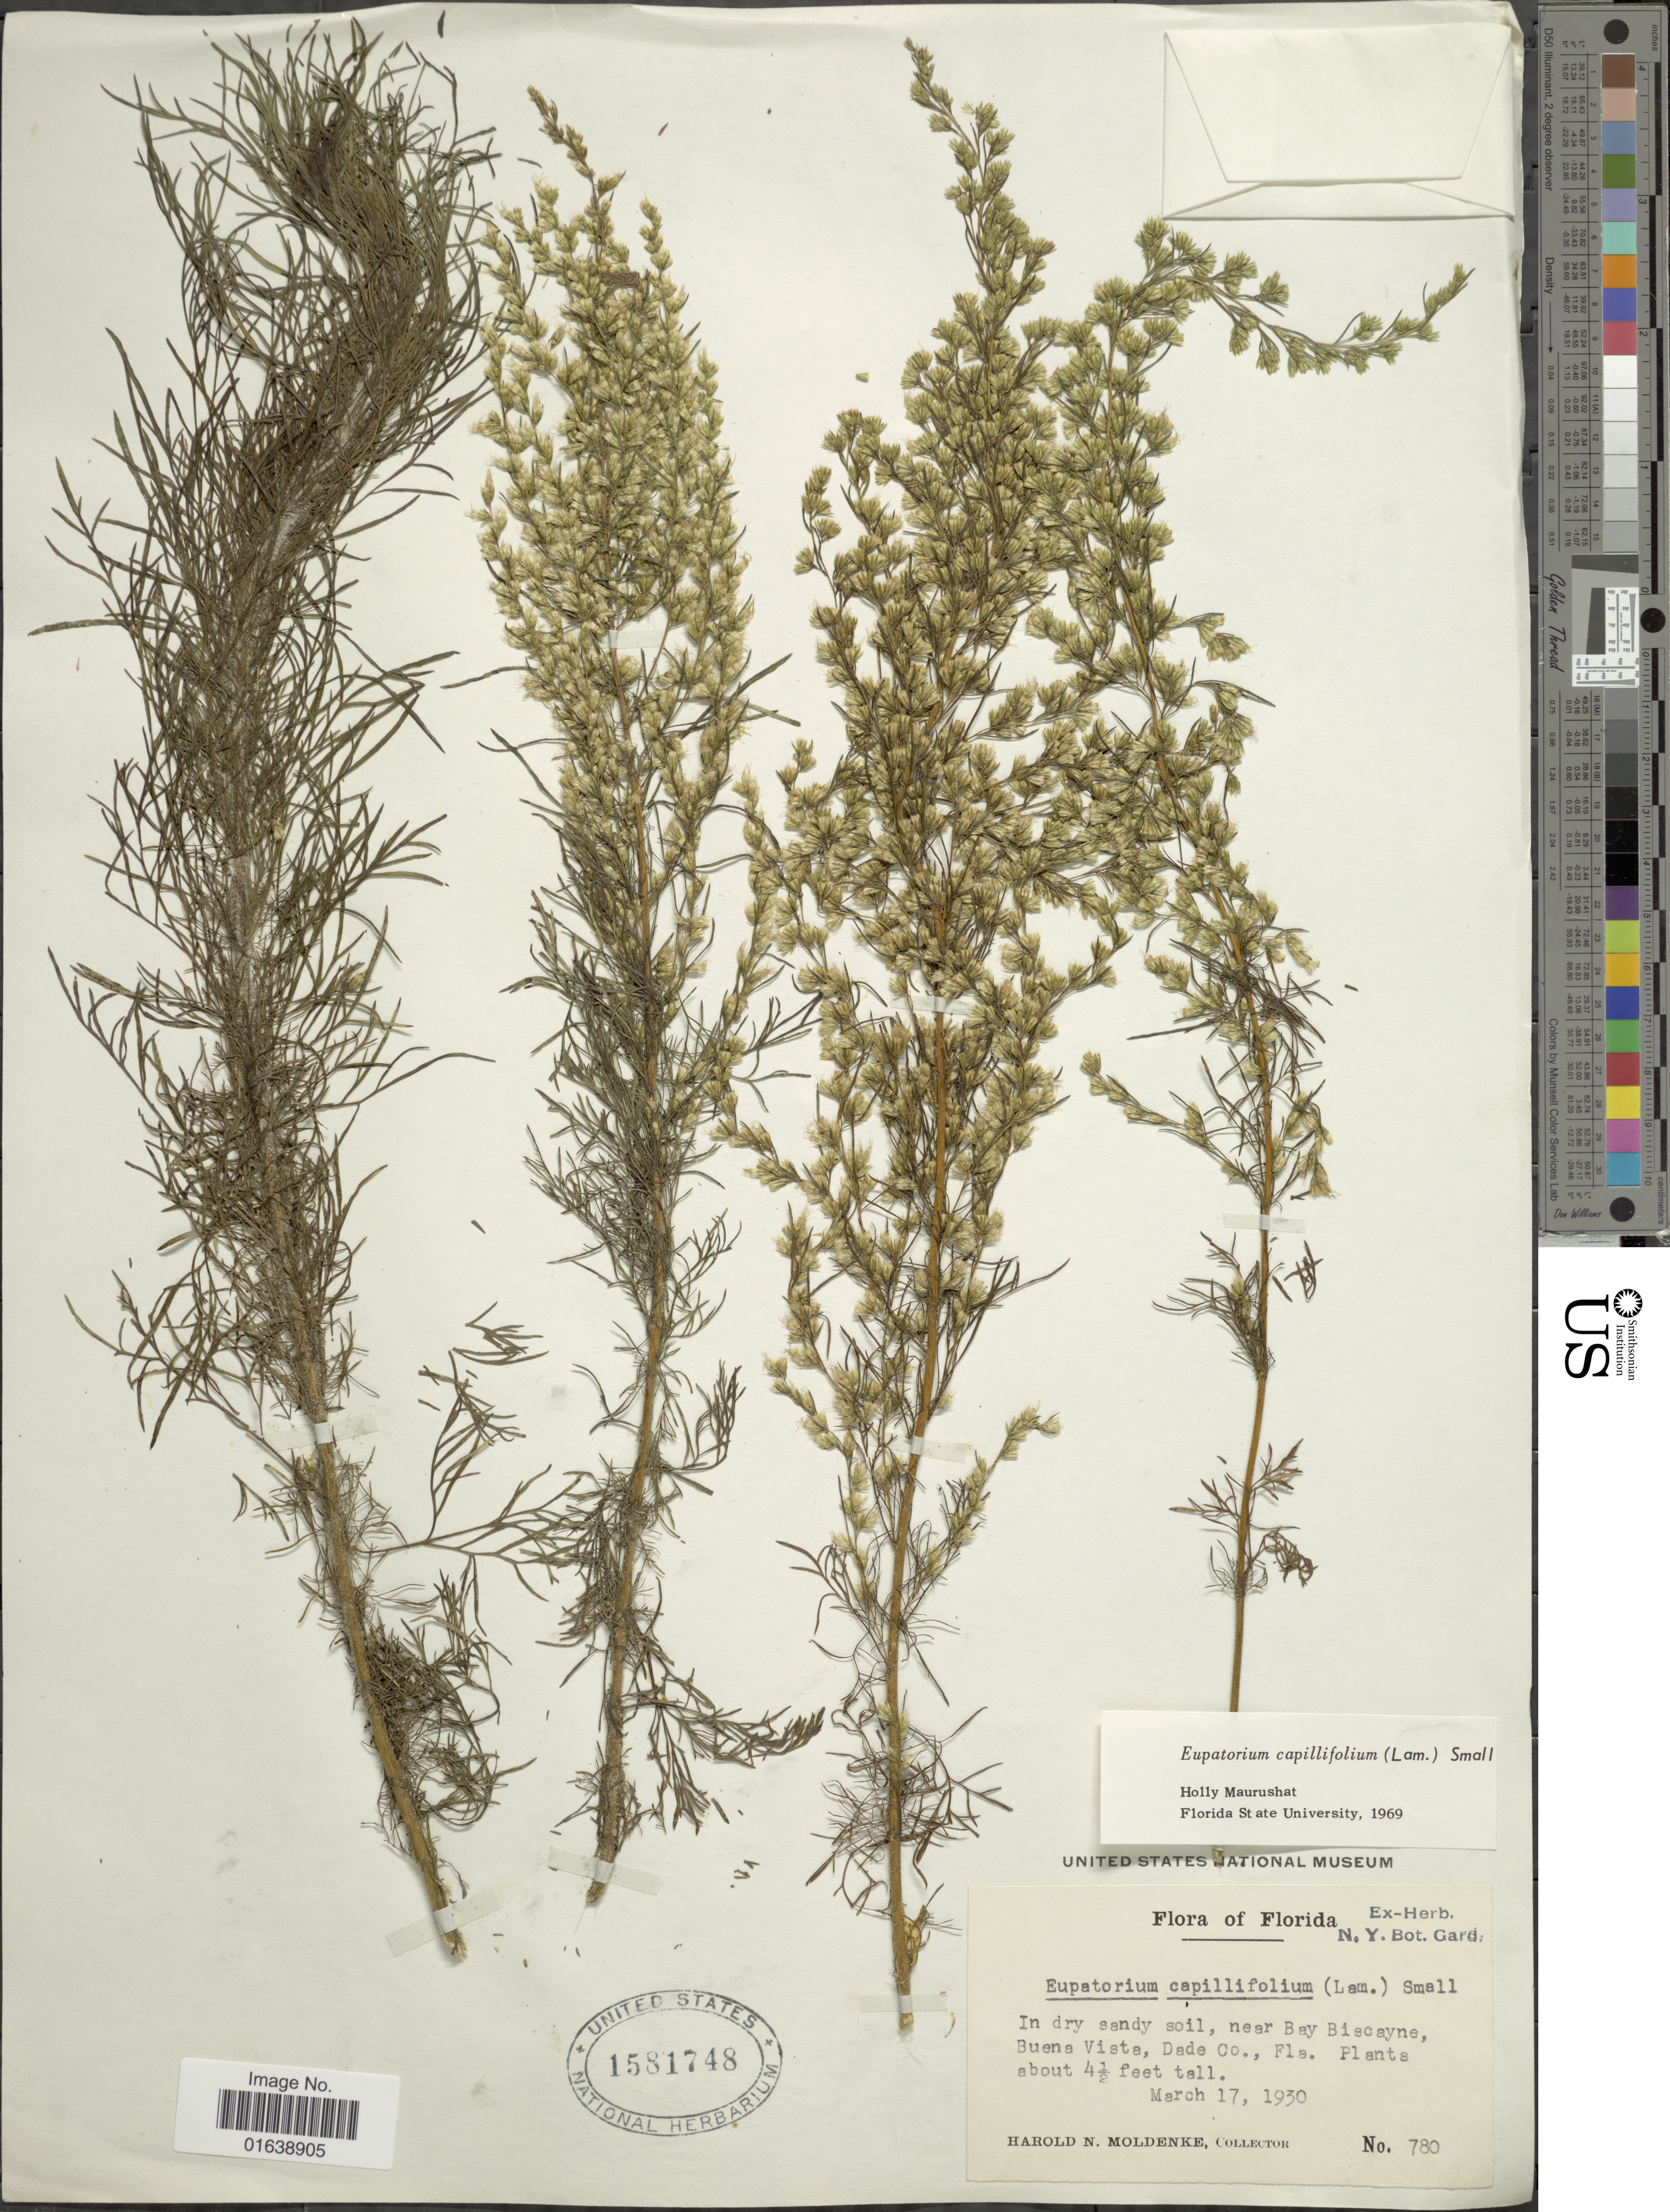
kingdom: Plantae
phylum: Tracheophyta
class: Magnoliopsida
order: Asterales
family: Asteraceae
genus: Eupatorium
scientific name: Eupatorium capillifolium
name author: (Lam.) Small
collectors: H. N. Moldenke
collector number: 780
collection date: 1930-03-17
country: United States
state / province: Florida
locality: Florida. In dry sandy soil, near Bay Biscayne, Buena Vista, Dade Co., Fla.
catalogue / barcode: US 1581748